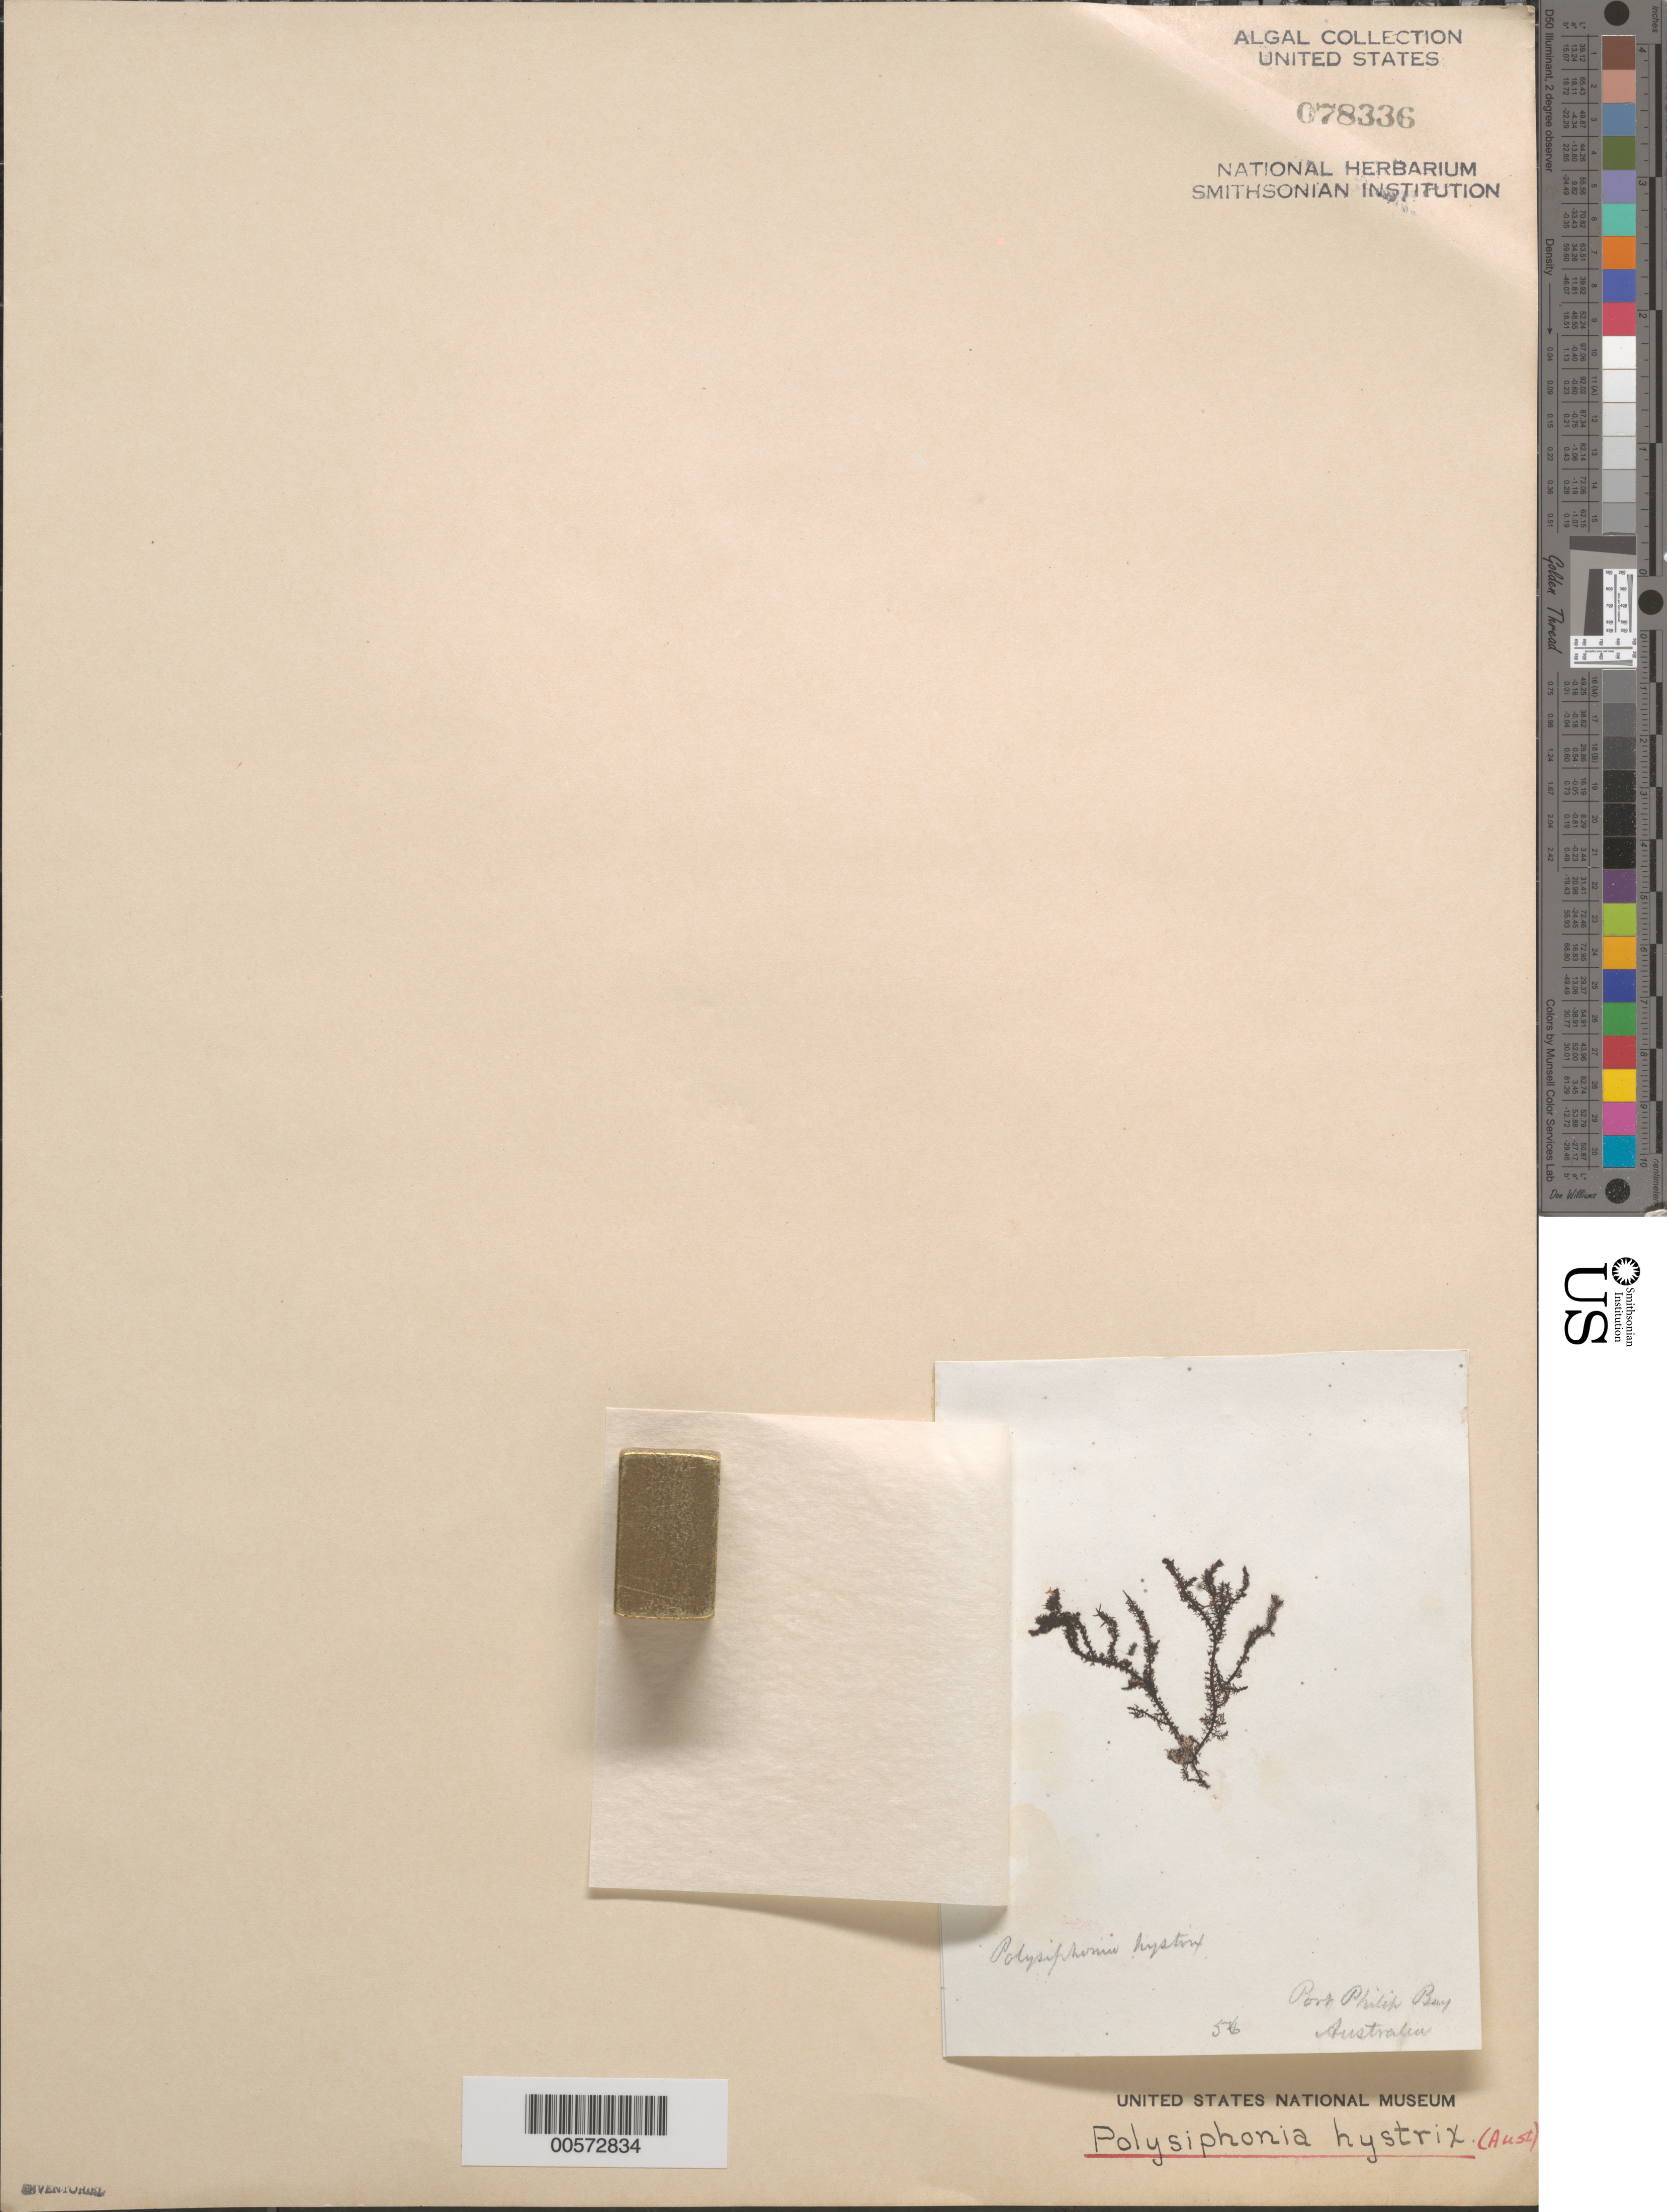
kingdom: Plantae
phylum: Rhodophyta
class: Florideophyceae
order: Ceramiales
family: Rhodomelaceae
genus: Echinothamnion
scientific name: Echinothamnion hystrix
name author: (Hooker f. & Harv.) Kylin ex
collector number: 56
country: Australia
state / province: Victoria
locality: Port Phillip Bay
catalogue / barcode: US 78336